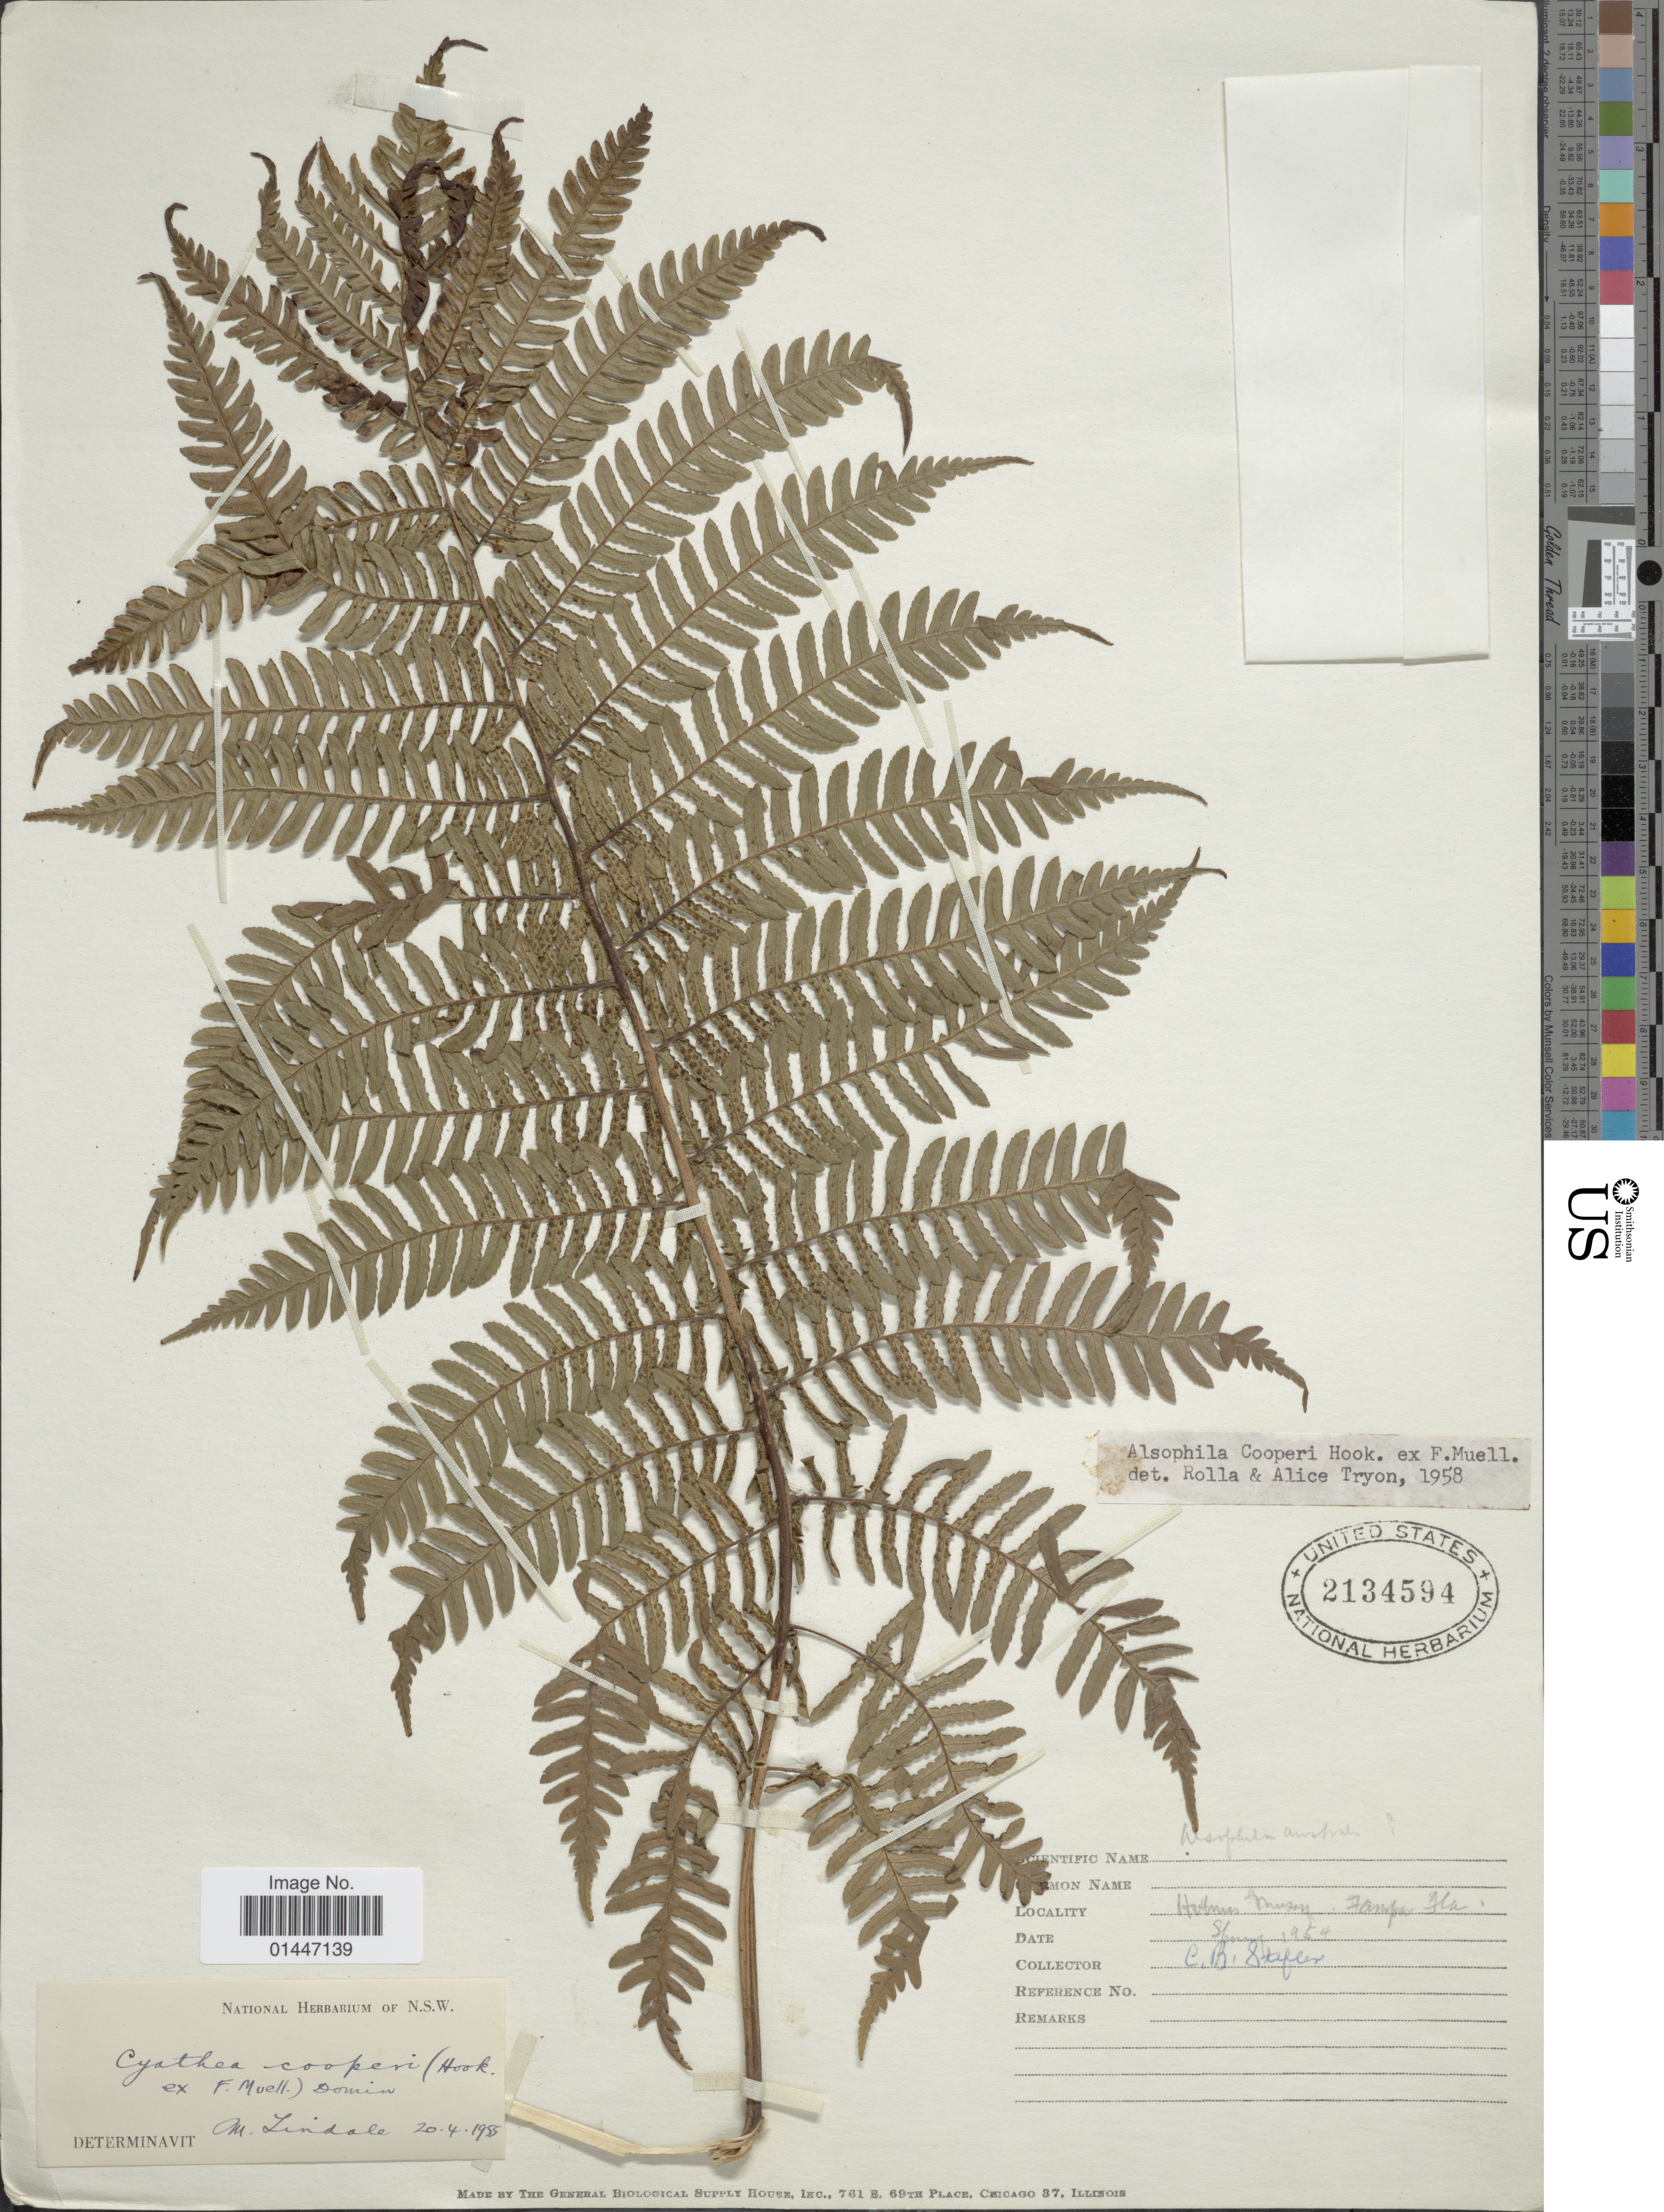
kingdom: Plantae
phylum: Tracheophyta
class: Polypodiopsida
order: Cyatheales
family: Cyatheaceae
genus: Sphaeropteris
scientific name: Sphaeropteris cooperi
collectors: C. Stifler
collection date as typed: Spring 1954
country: United States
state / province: Florida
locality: Holmes Nursery, Tampa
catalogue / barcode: US 2134594